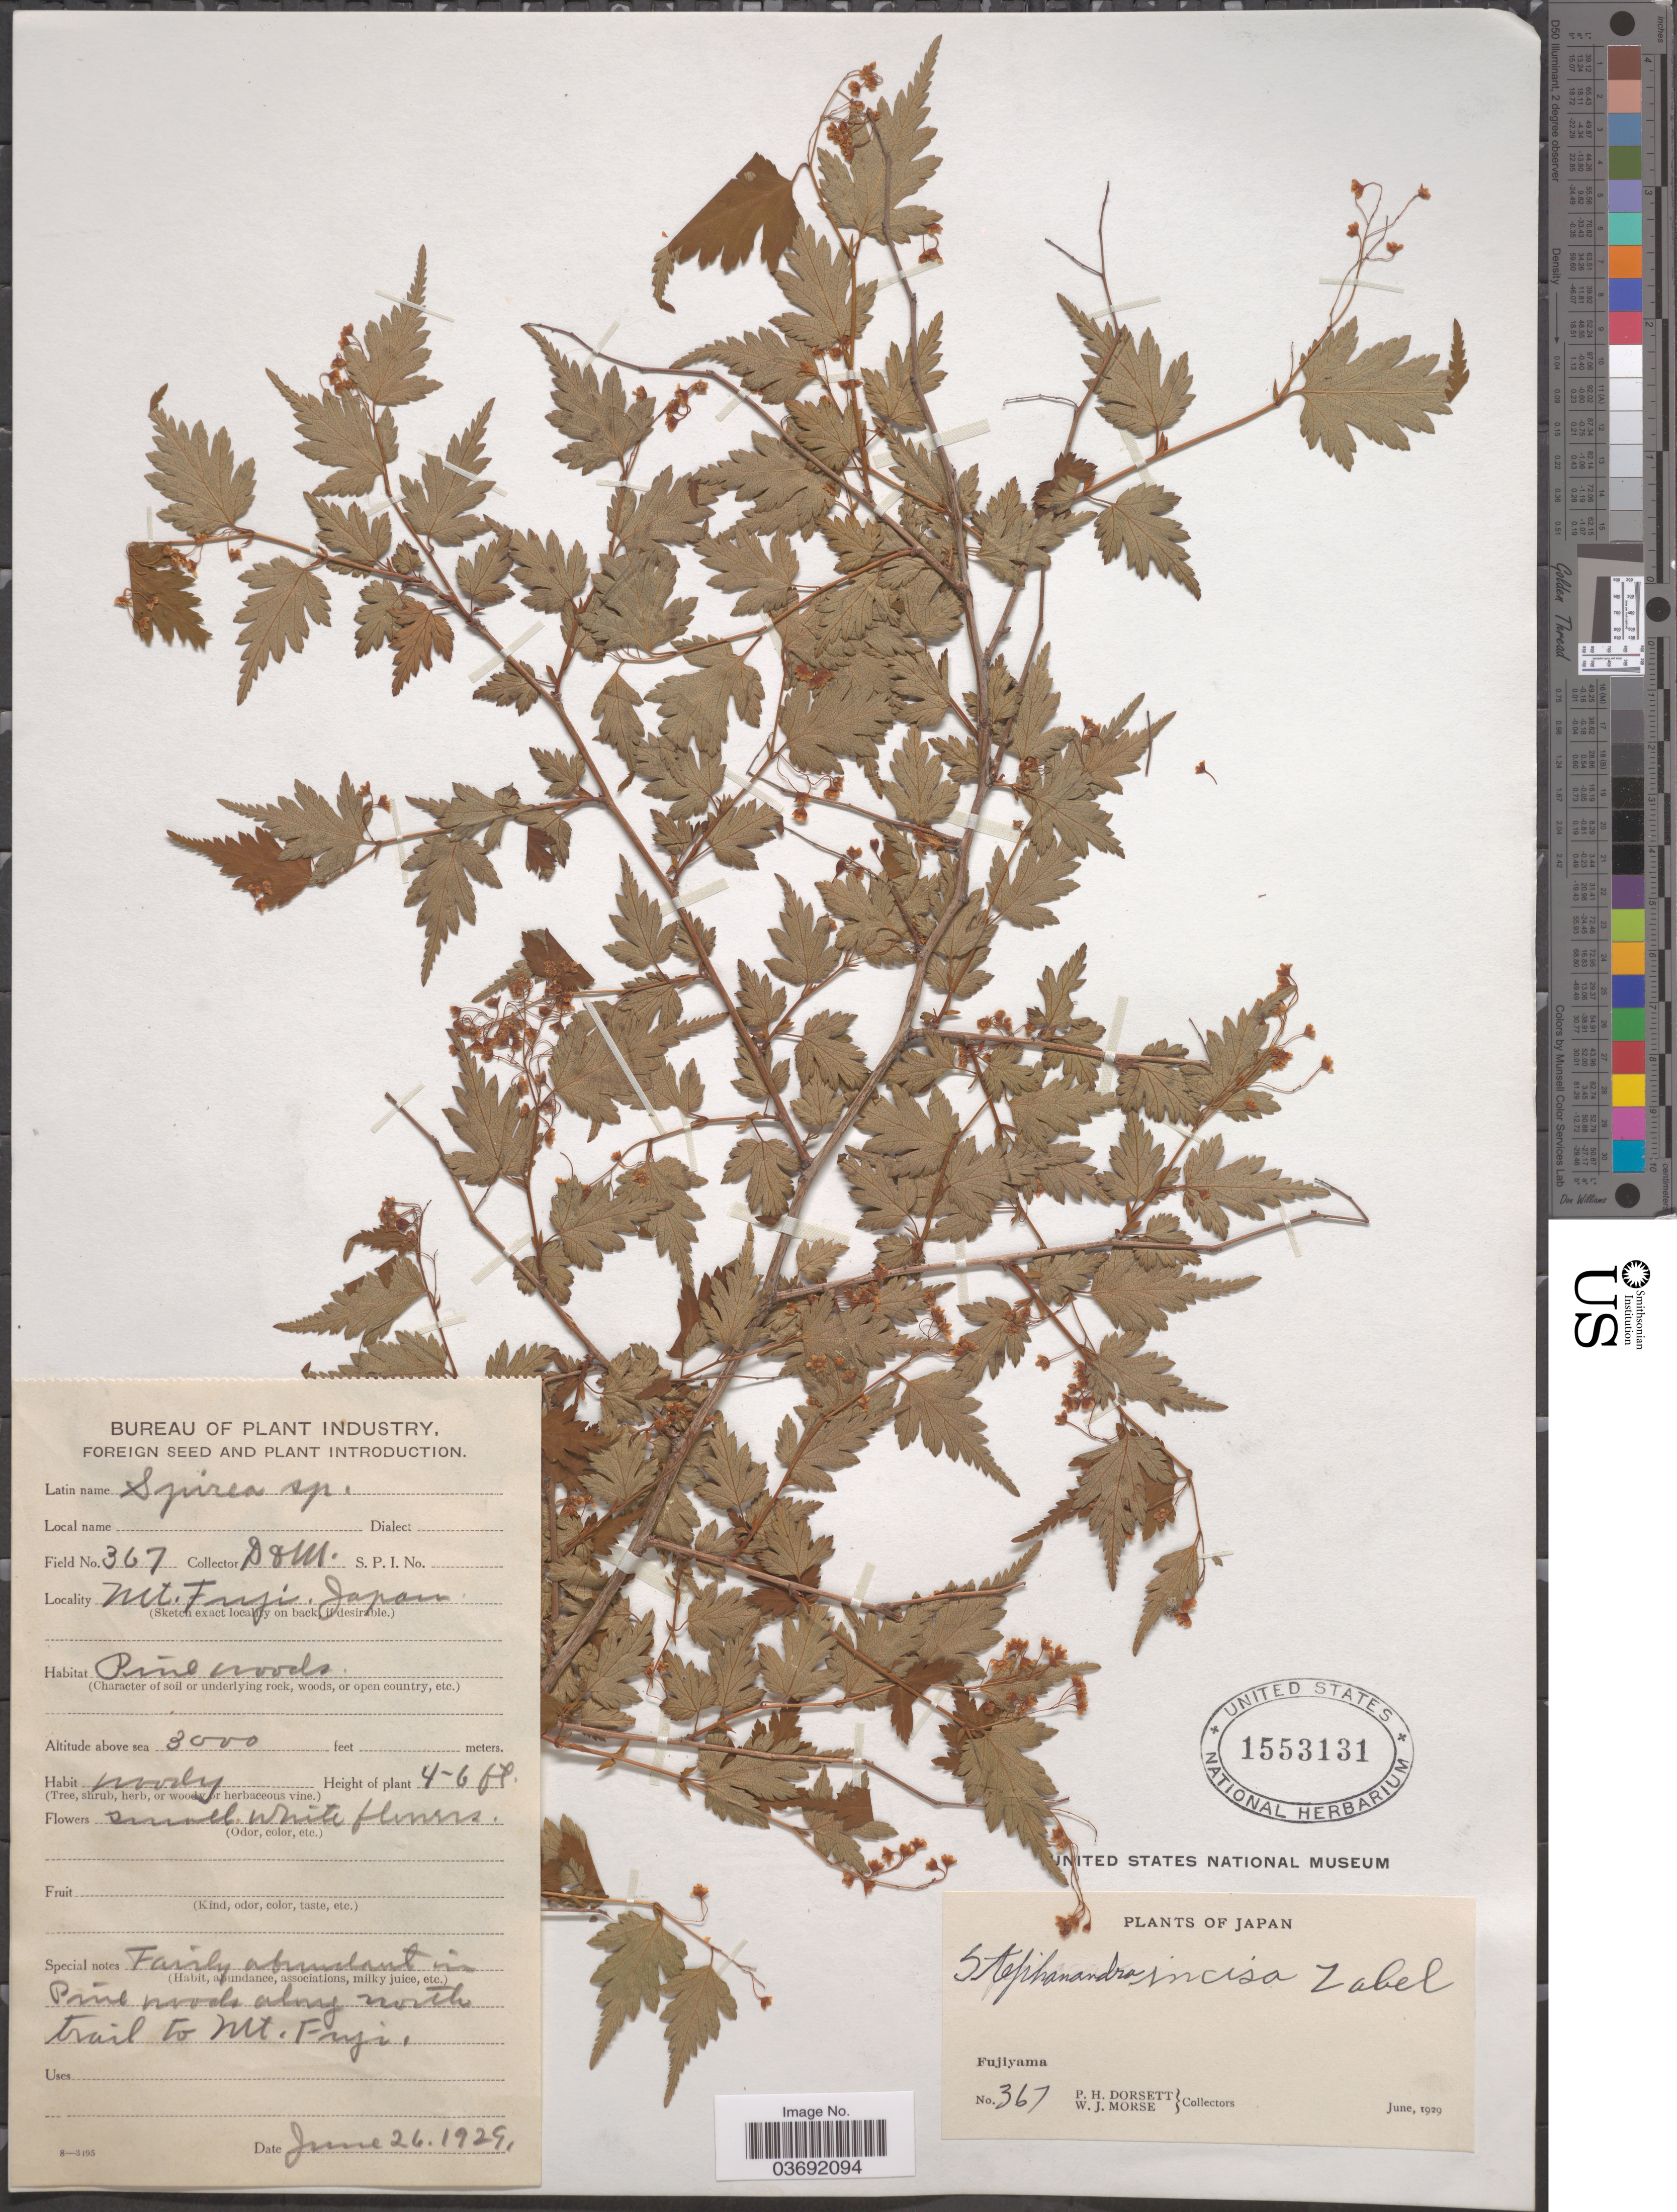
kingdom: Plantae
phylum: Tracheophyta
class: Magnoliopsida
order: Rosales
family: Rosaceae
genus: Neillia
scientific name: Neillia incisa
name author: (Thunb.) S.H. Oh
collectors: P. H. Dorsett & W. J. Morse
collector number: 367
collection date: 1929-06-26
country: Japan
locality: Fujiyama. Mt. Fuji. Along north trail to Mt. Fuji.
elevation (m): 914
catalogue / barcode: US 1553131